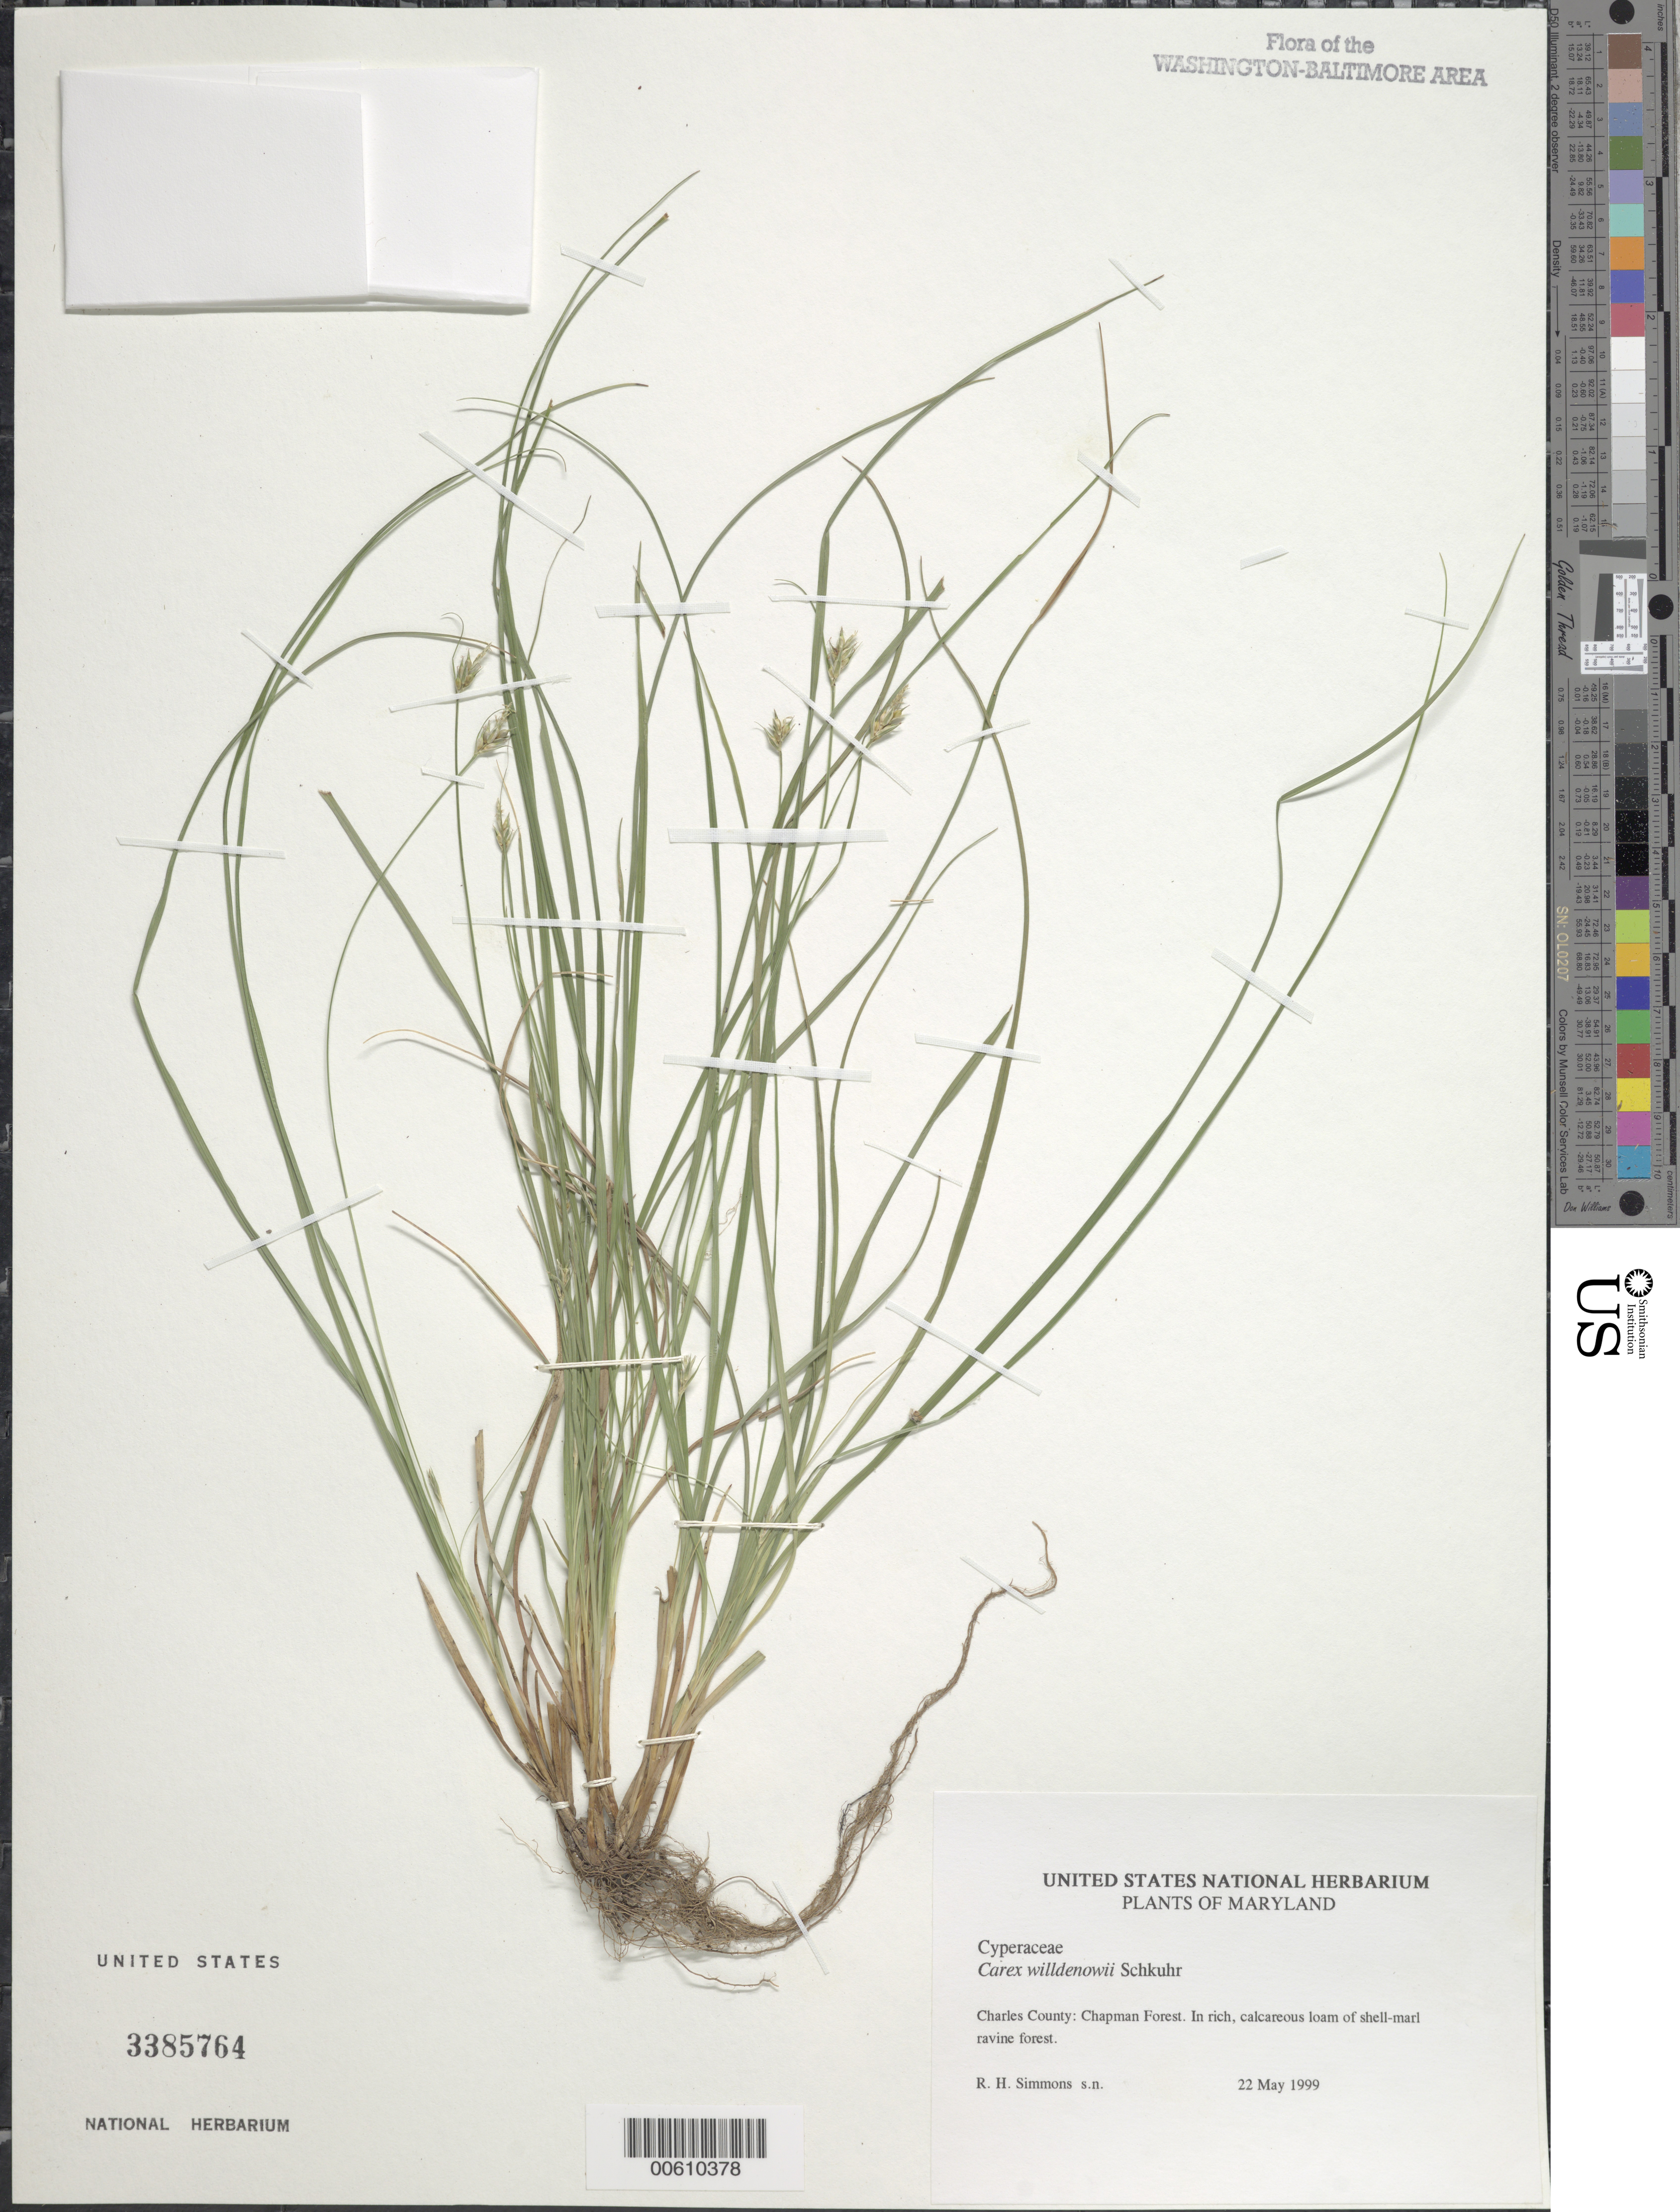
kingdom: Plantae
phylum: Tracheophyta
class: Liliopsida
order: Poales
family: Cyperaceae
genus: Carex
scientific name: Carex willdenowii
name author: Willd.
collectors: R. H. Simmons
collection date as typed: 22 May 1999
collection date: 1999-05-22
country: United States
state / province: Maryland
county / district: Charles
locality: Chapman Forest.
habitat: In rich, calcareous loam of shell-marl ravine forest.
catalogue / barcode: US 3385764